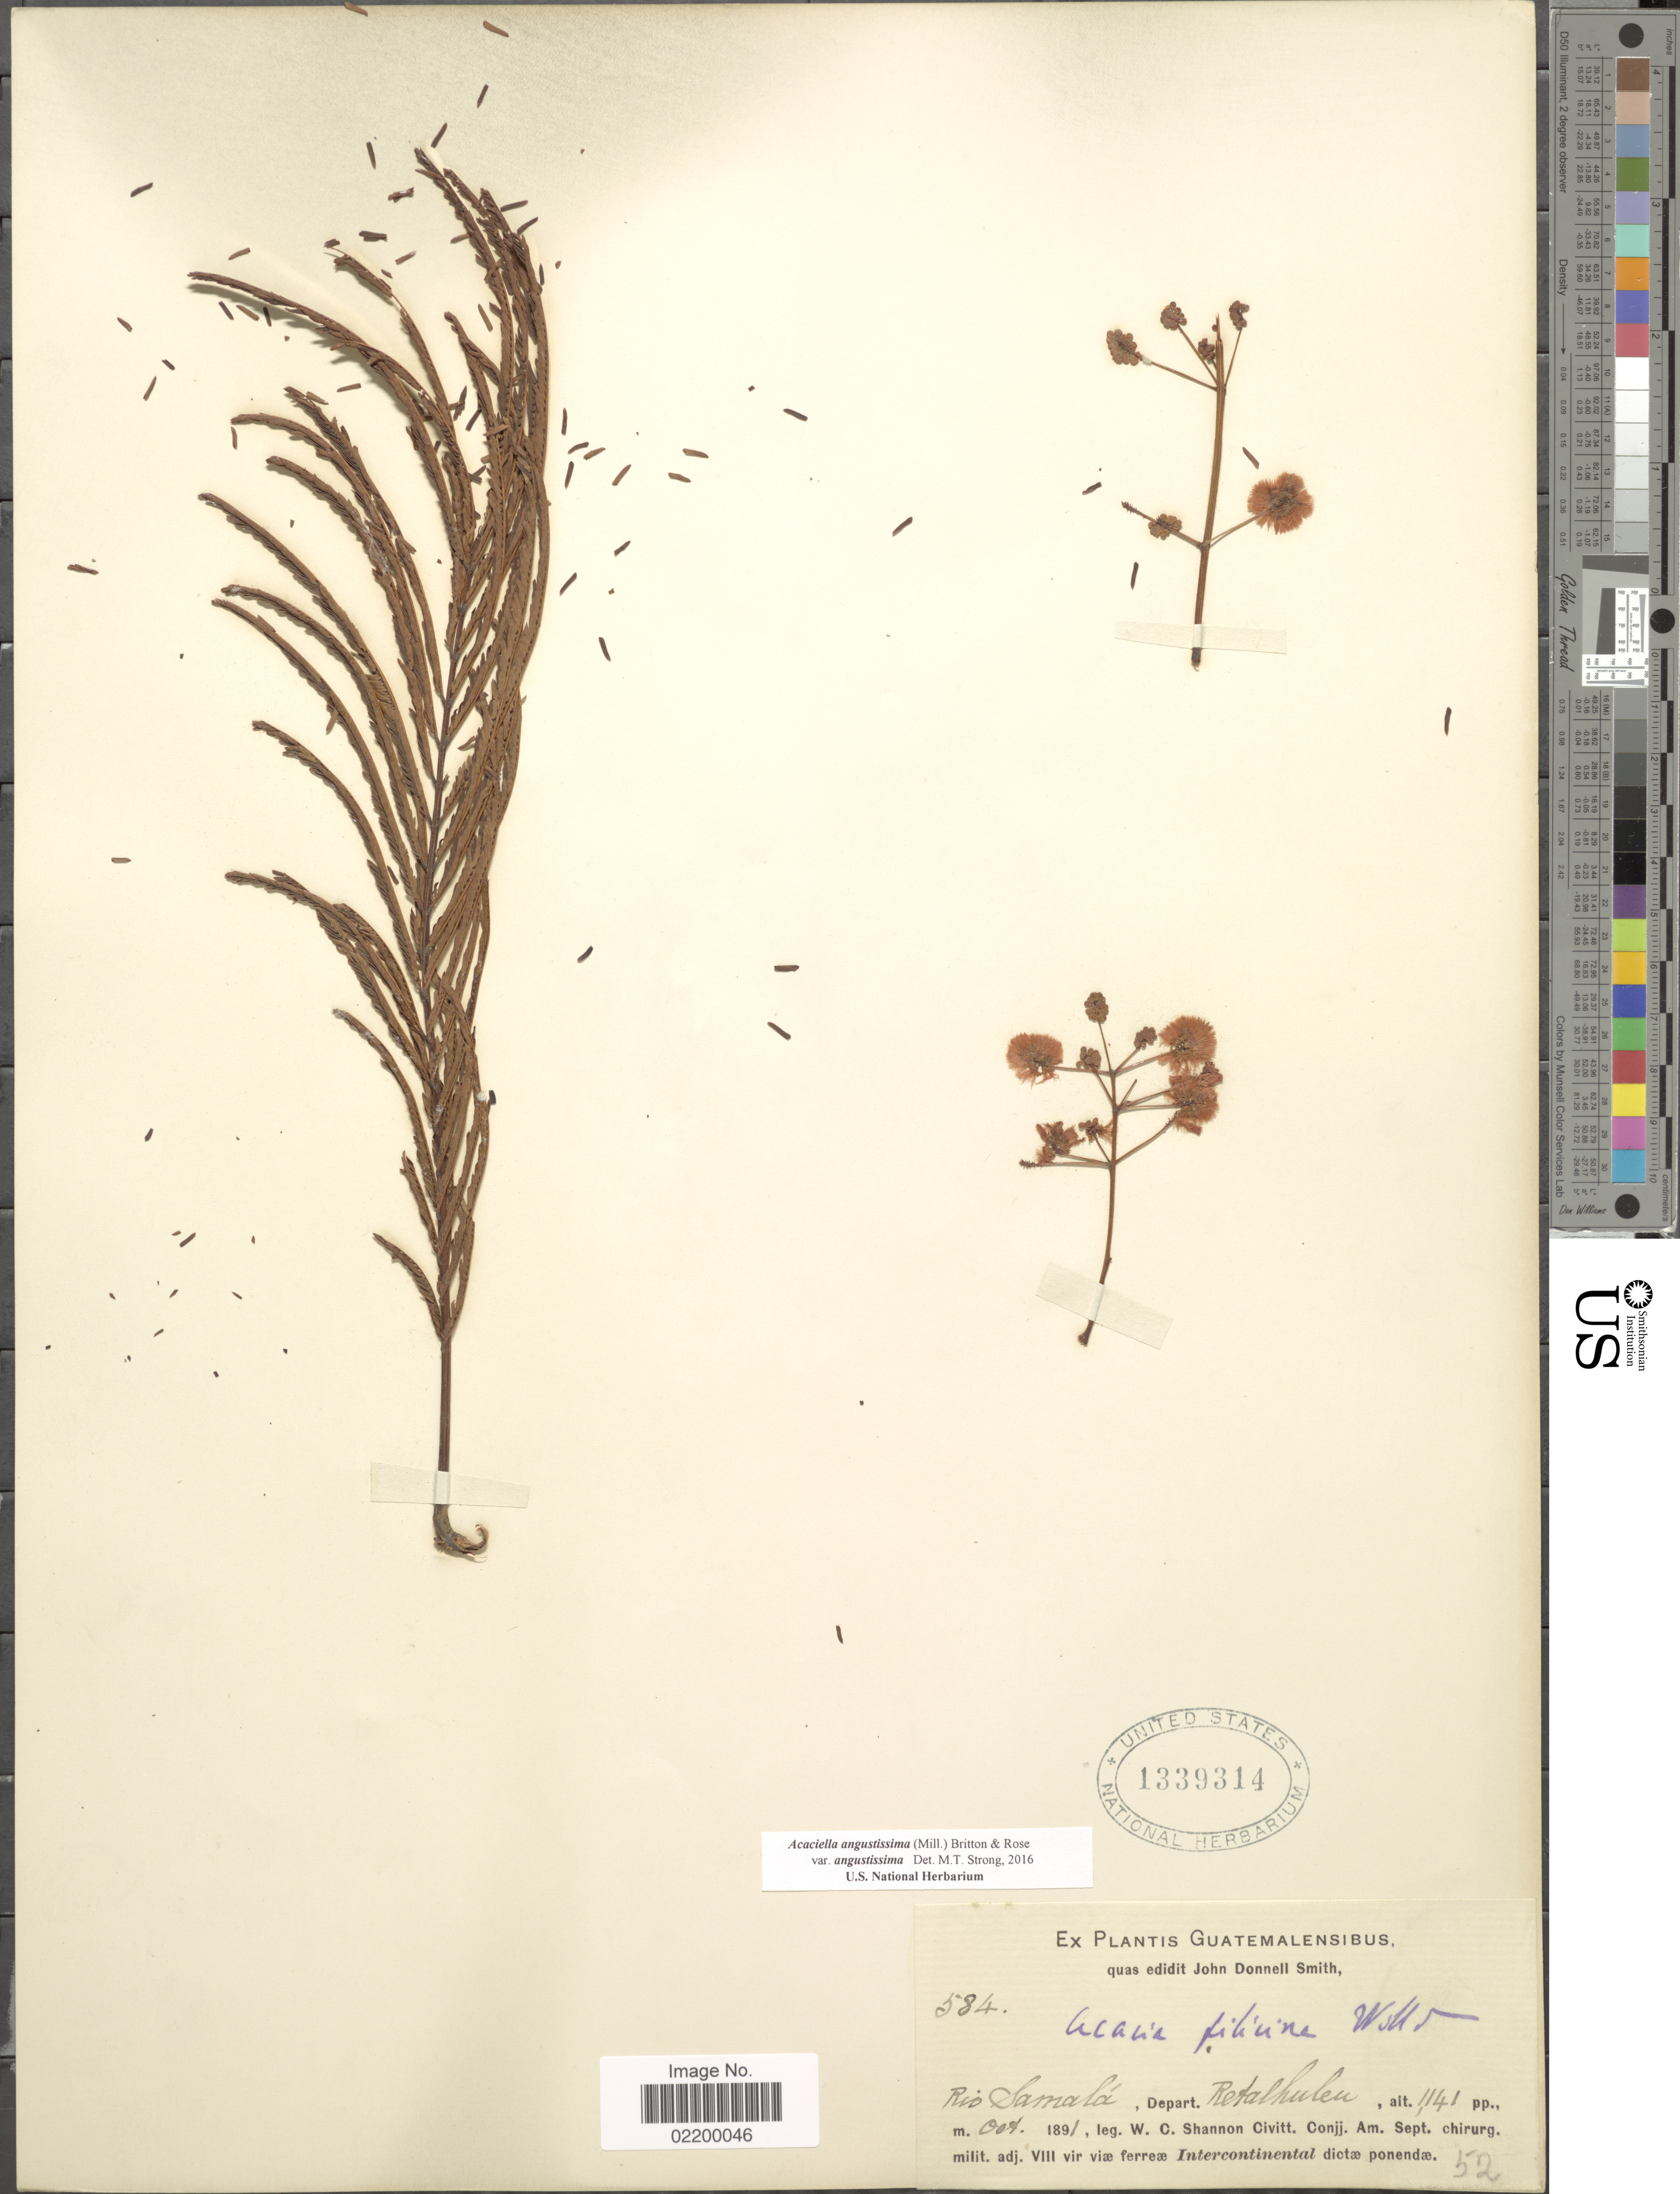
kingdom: Plantae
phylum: Tracheophyta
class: Magnoliopsida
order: Fabales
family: Fabaceae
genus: Acaciella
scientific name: Acaciella angustissima var. angustissima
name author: (Mill.) Britton & Rose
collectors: W. C. Shannon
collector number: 584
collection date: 1891-10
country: Guatemala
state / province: Retalhuleu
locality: Rio Samala, Depart Retalhuleu.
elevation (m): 348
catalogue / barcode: US 1339314